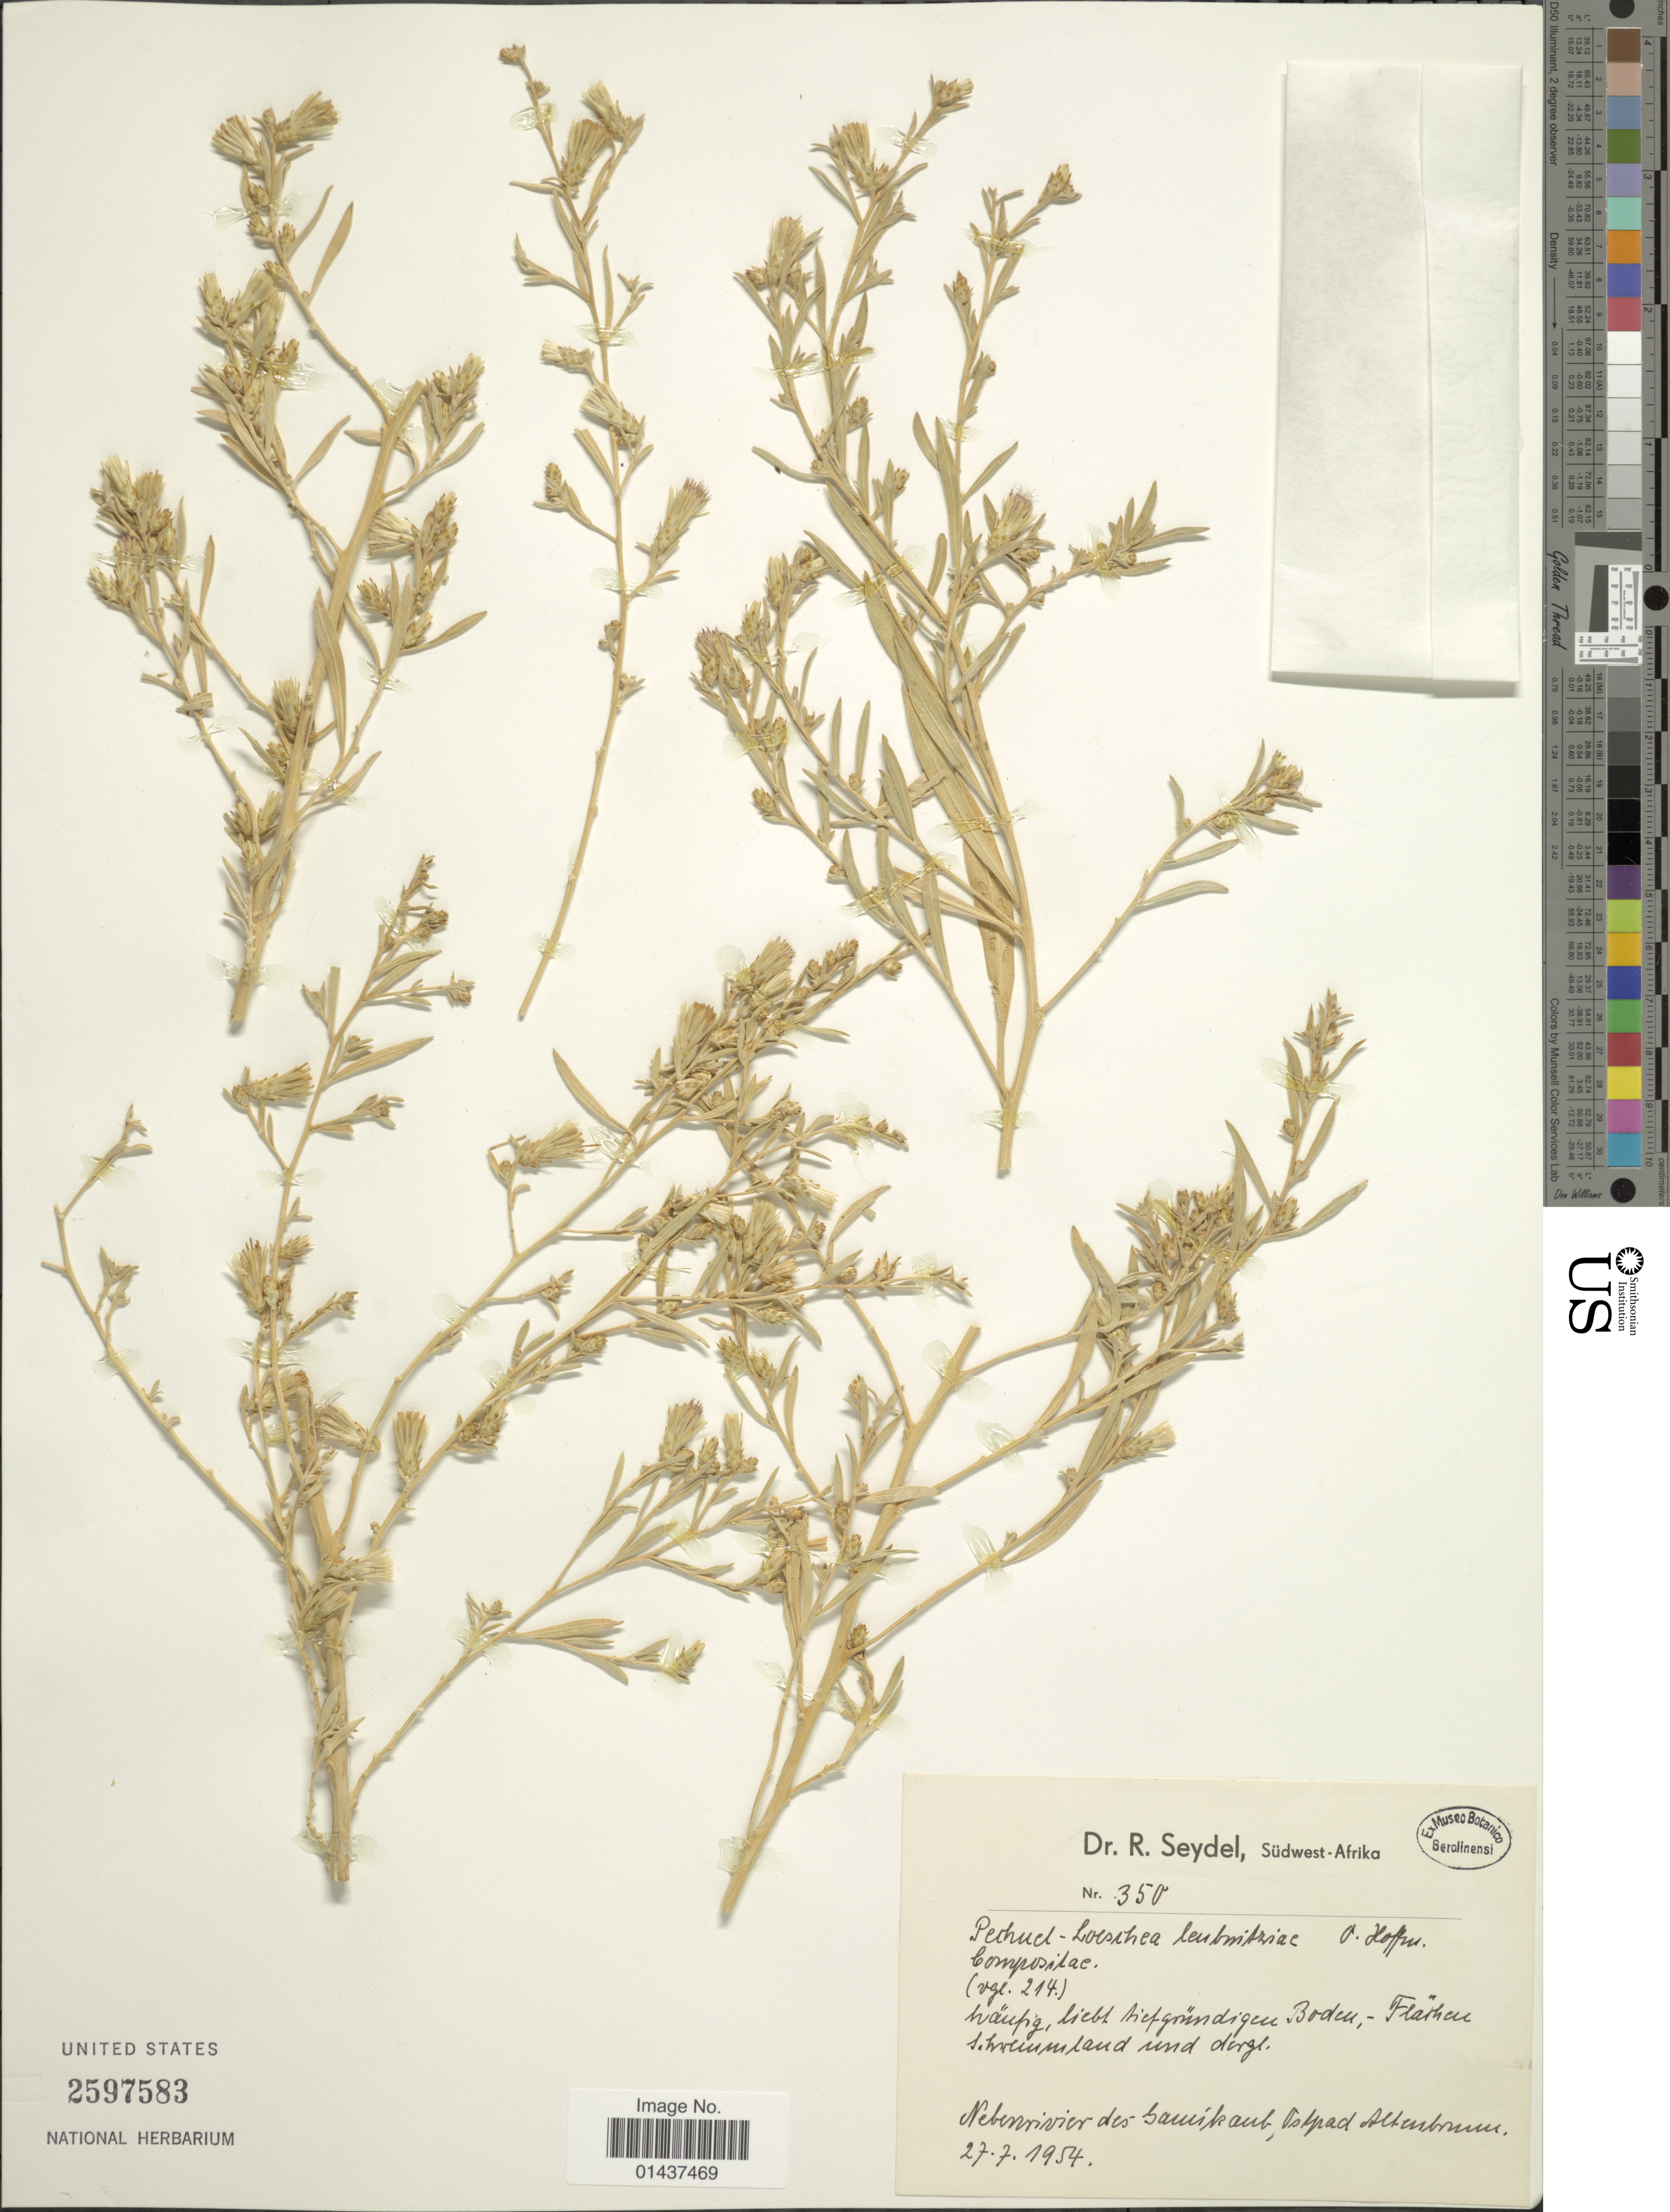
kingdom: Plantae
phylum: Tracheophyta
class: Magnoliopsida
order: Asterales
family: Asteraceae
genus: Pechuel-loeschea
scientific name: Pechuel-loeschea leubnitziae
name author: (Kuntze) O. Hoffm.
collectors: R. Seydel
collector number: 350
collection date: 1954-07-27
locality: Nebenrivier des Gauikaub, Tolpad Alten [illegible text]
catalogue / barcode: US 2597583